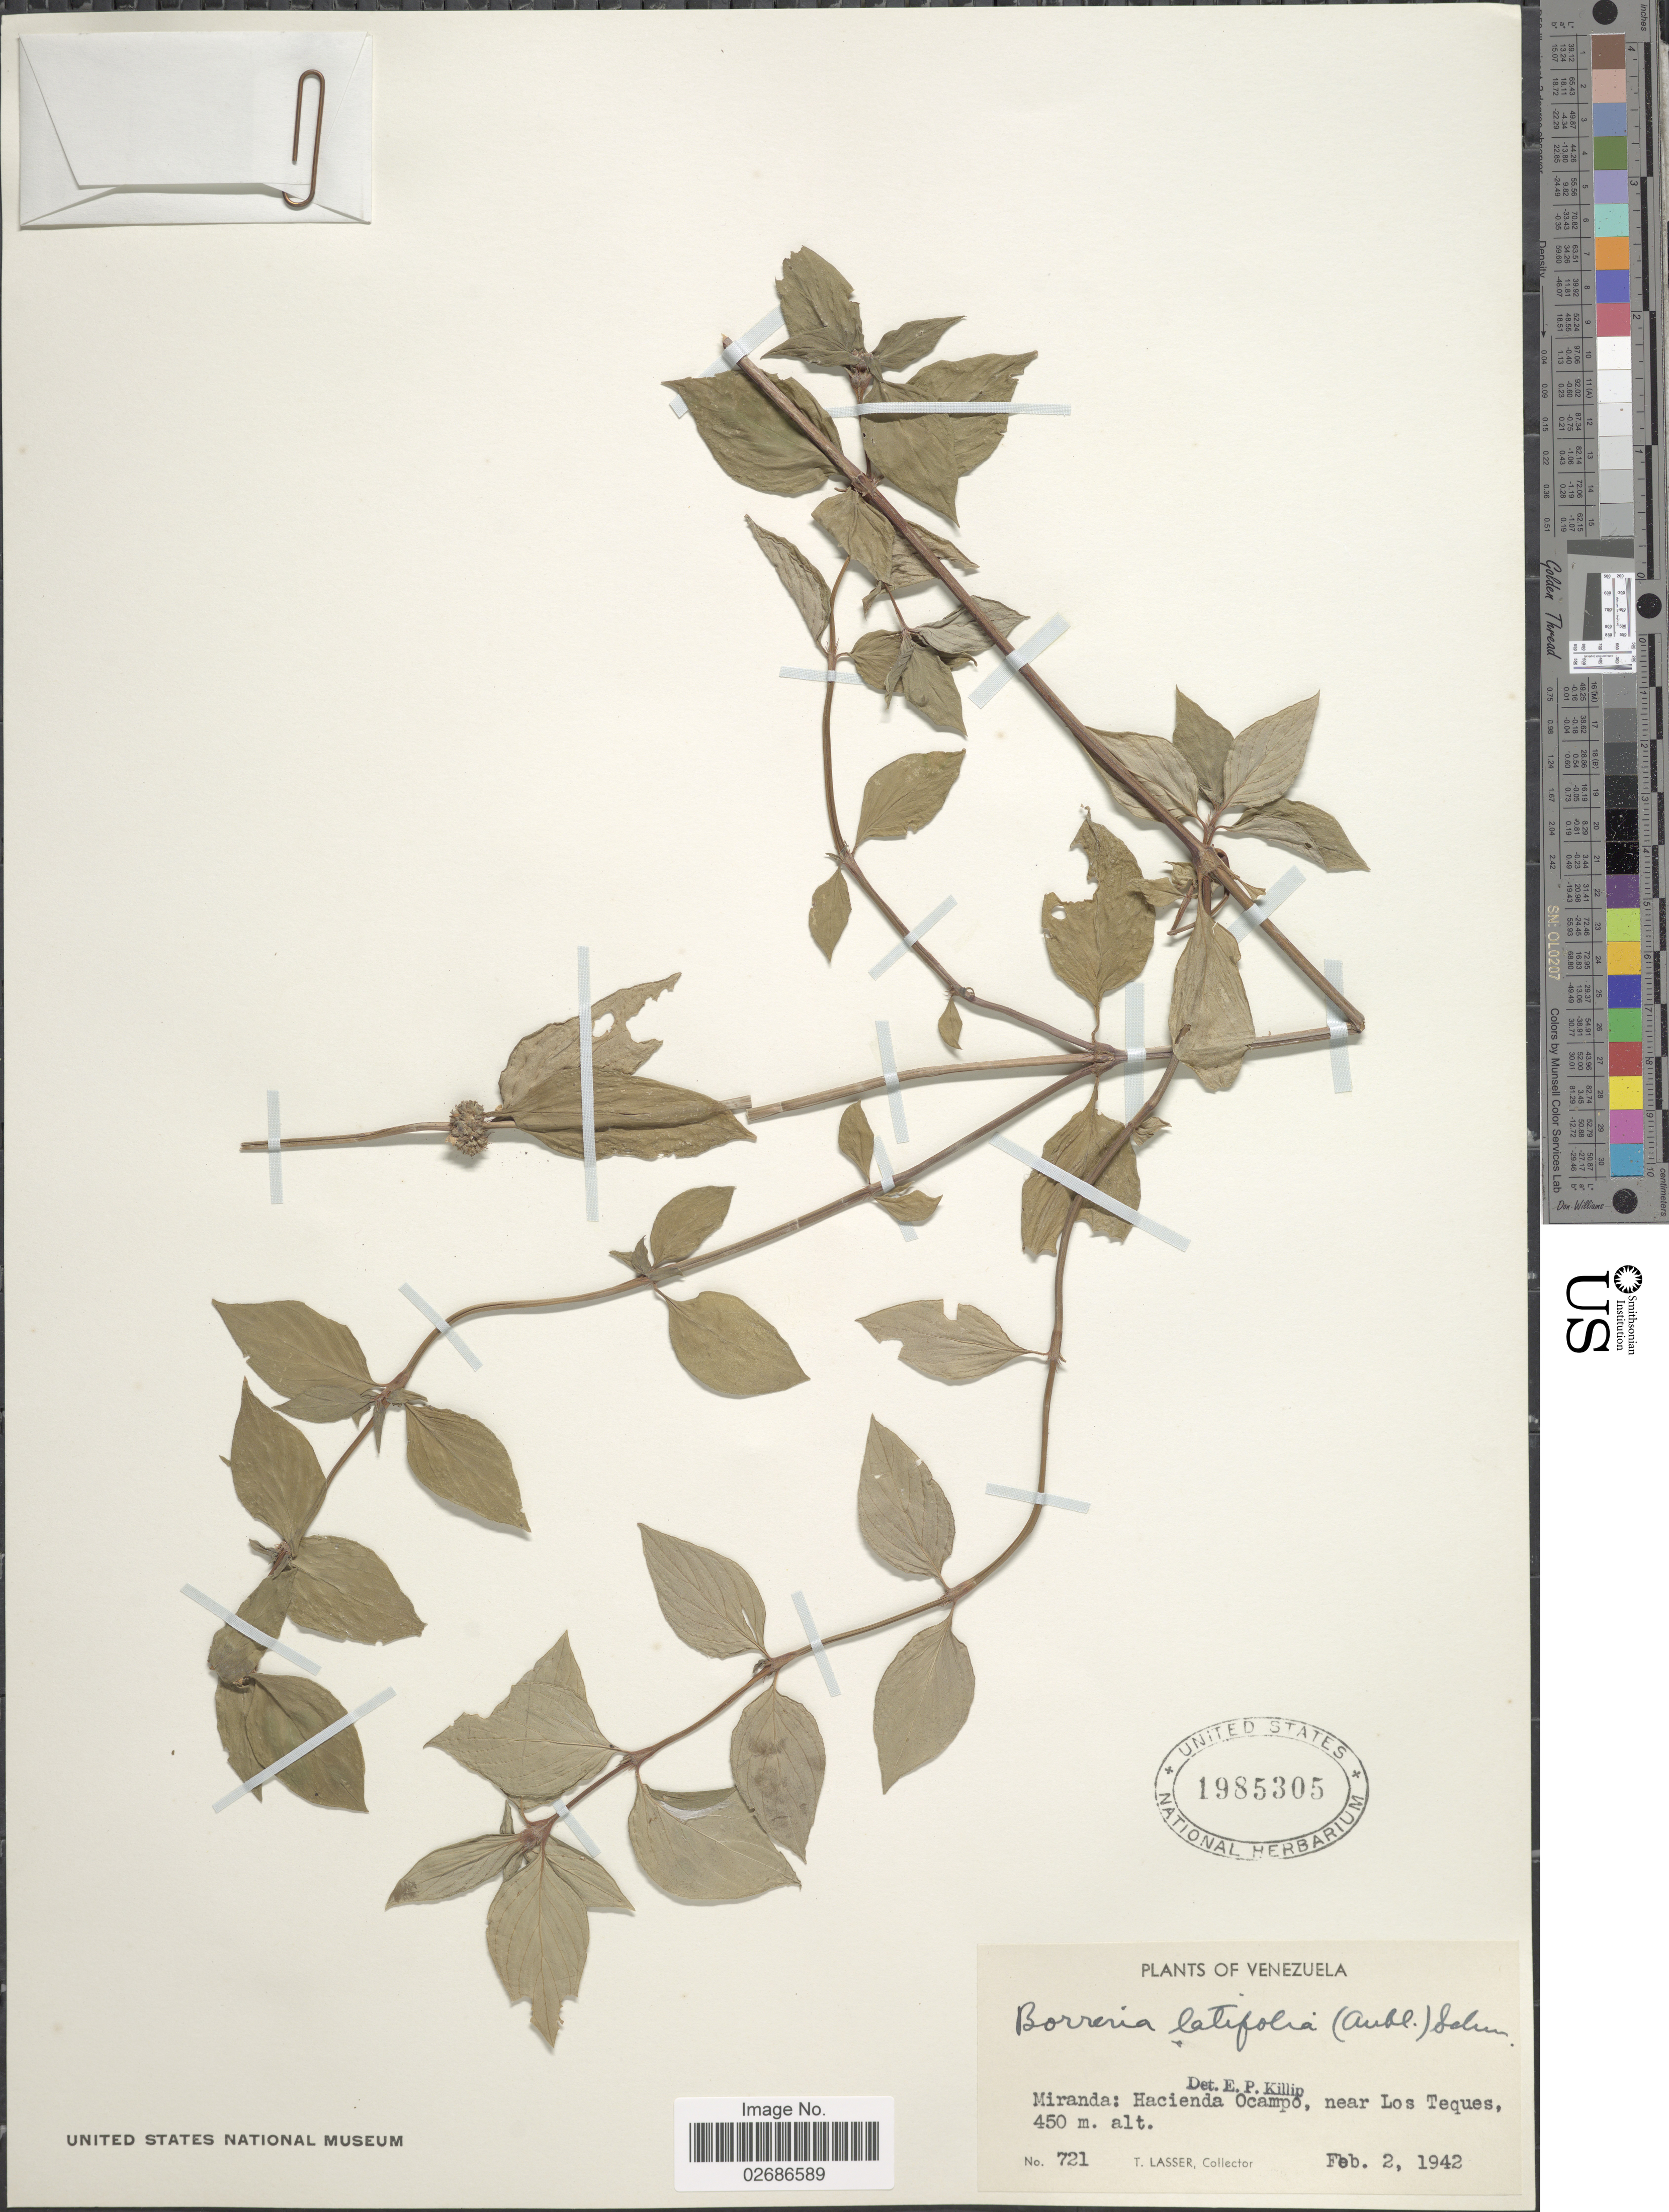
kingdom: Plantae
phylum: Tracheophyta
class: Magnoliopsida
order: Gentianales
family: Rubiaceae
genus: Borreria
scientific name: Borreria latifolia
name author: (Aubl.) K. Schum.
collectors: T. Lasser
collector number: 721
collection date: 1942-02-02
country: Venezuela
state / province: Miranda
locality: Miranda: Hacienda Ocampo, near Los Teques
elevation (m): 450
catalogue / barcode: US 1985305